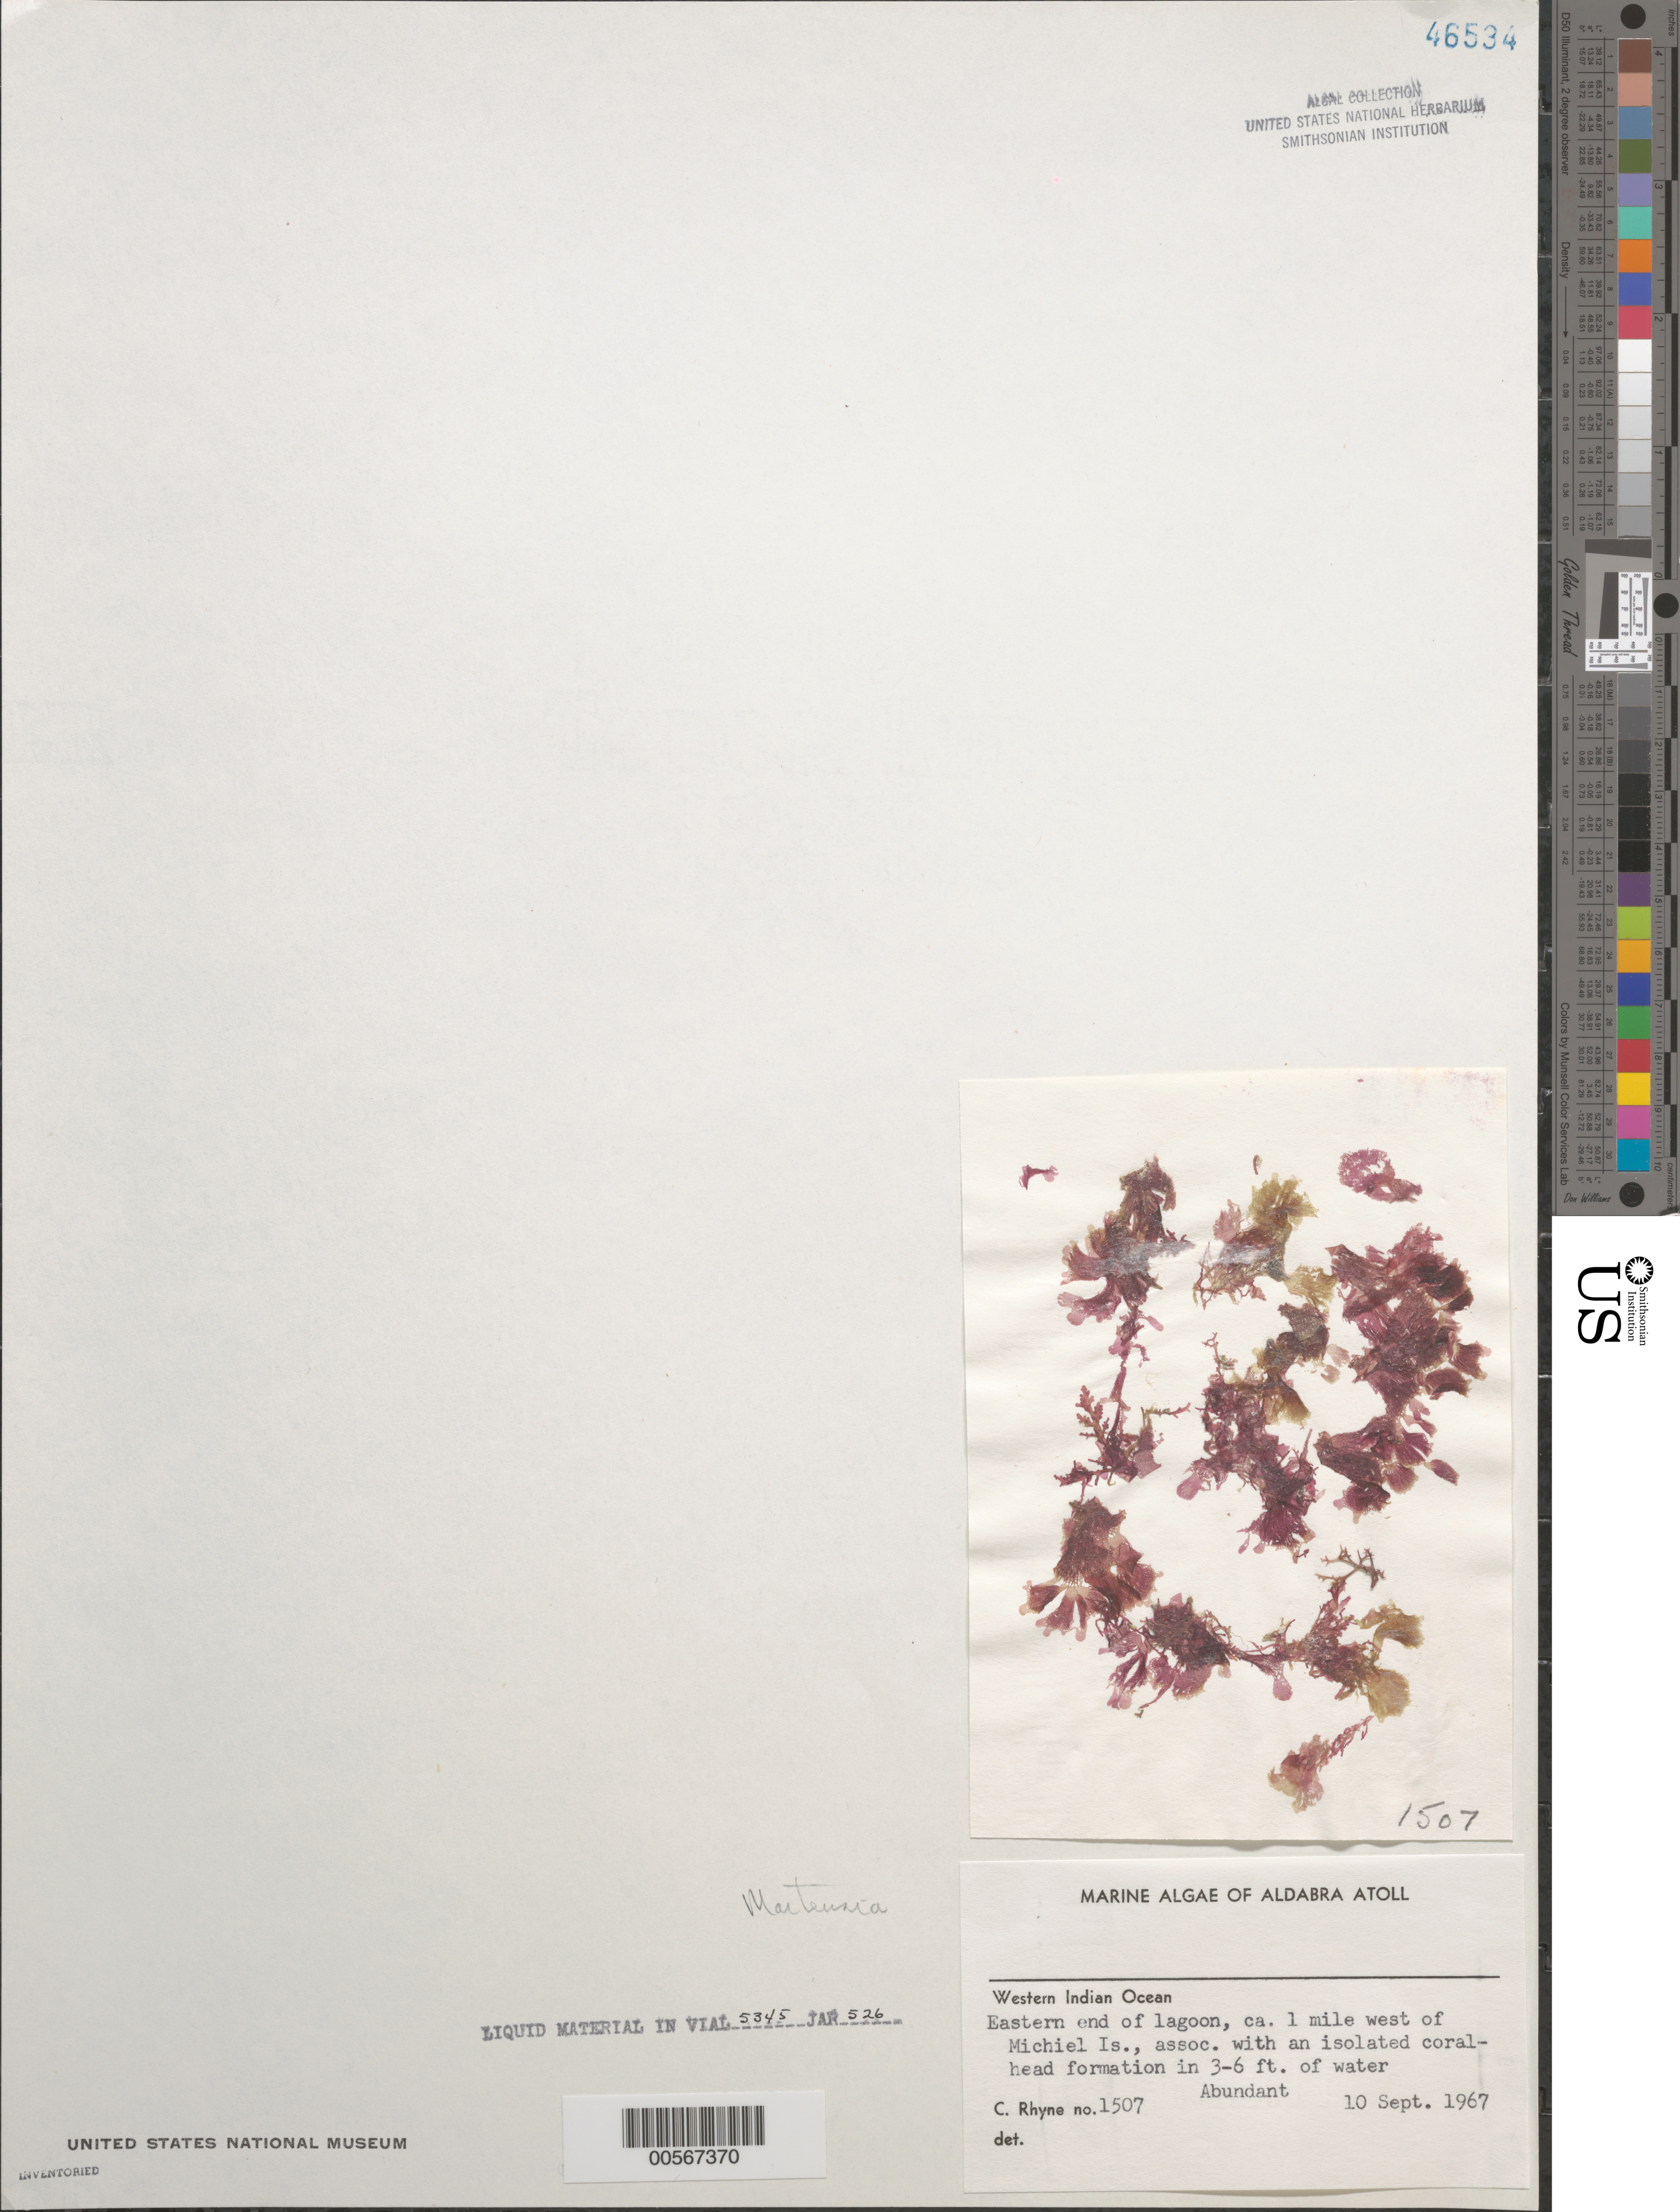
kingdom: Plantae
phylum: Rhodophyta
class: Florideophyceae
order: Ceramiales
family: Delesseriaceae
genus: Martensia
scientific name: Martensia sp.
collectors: C. Rhyne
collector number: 1507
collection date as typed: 10 Sep 1967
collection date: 1967-09-10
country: Seychelles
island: Aldabra Atoll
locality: Ca. 1 mile west of Michiel Island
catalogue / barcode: US 46534